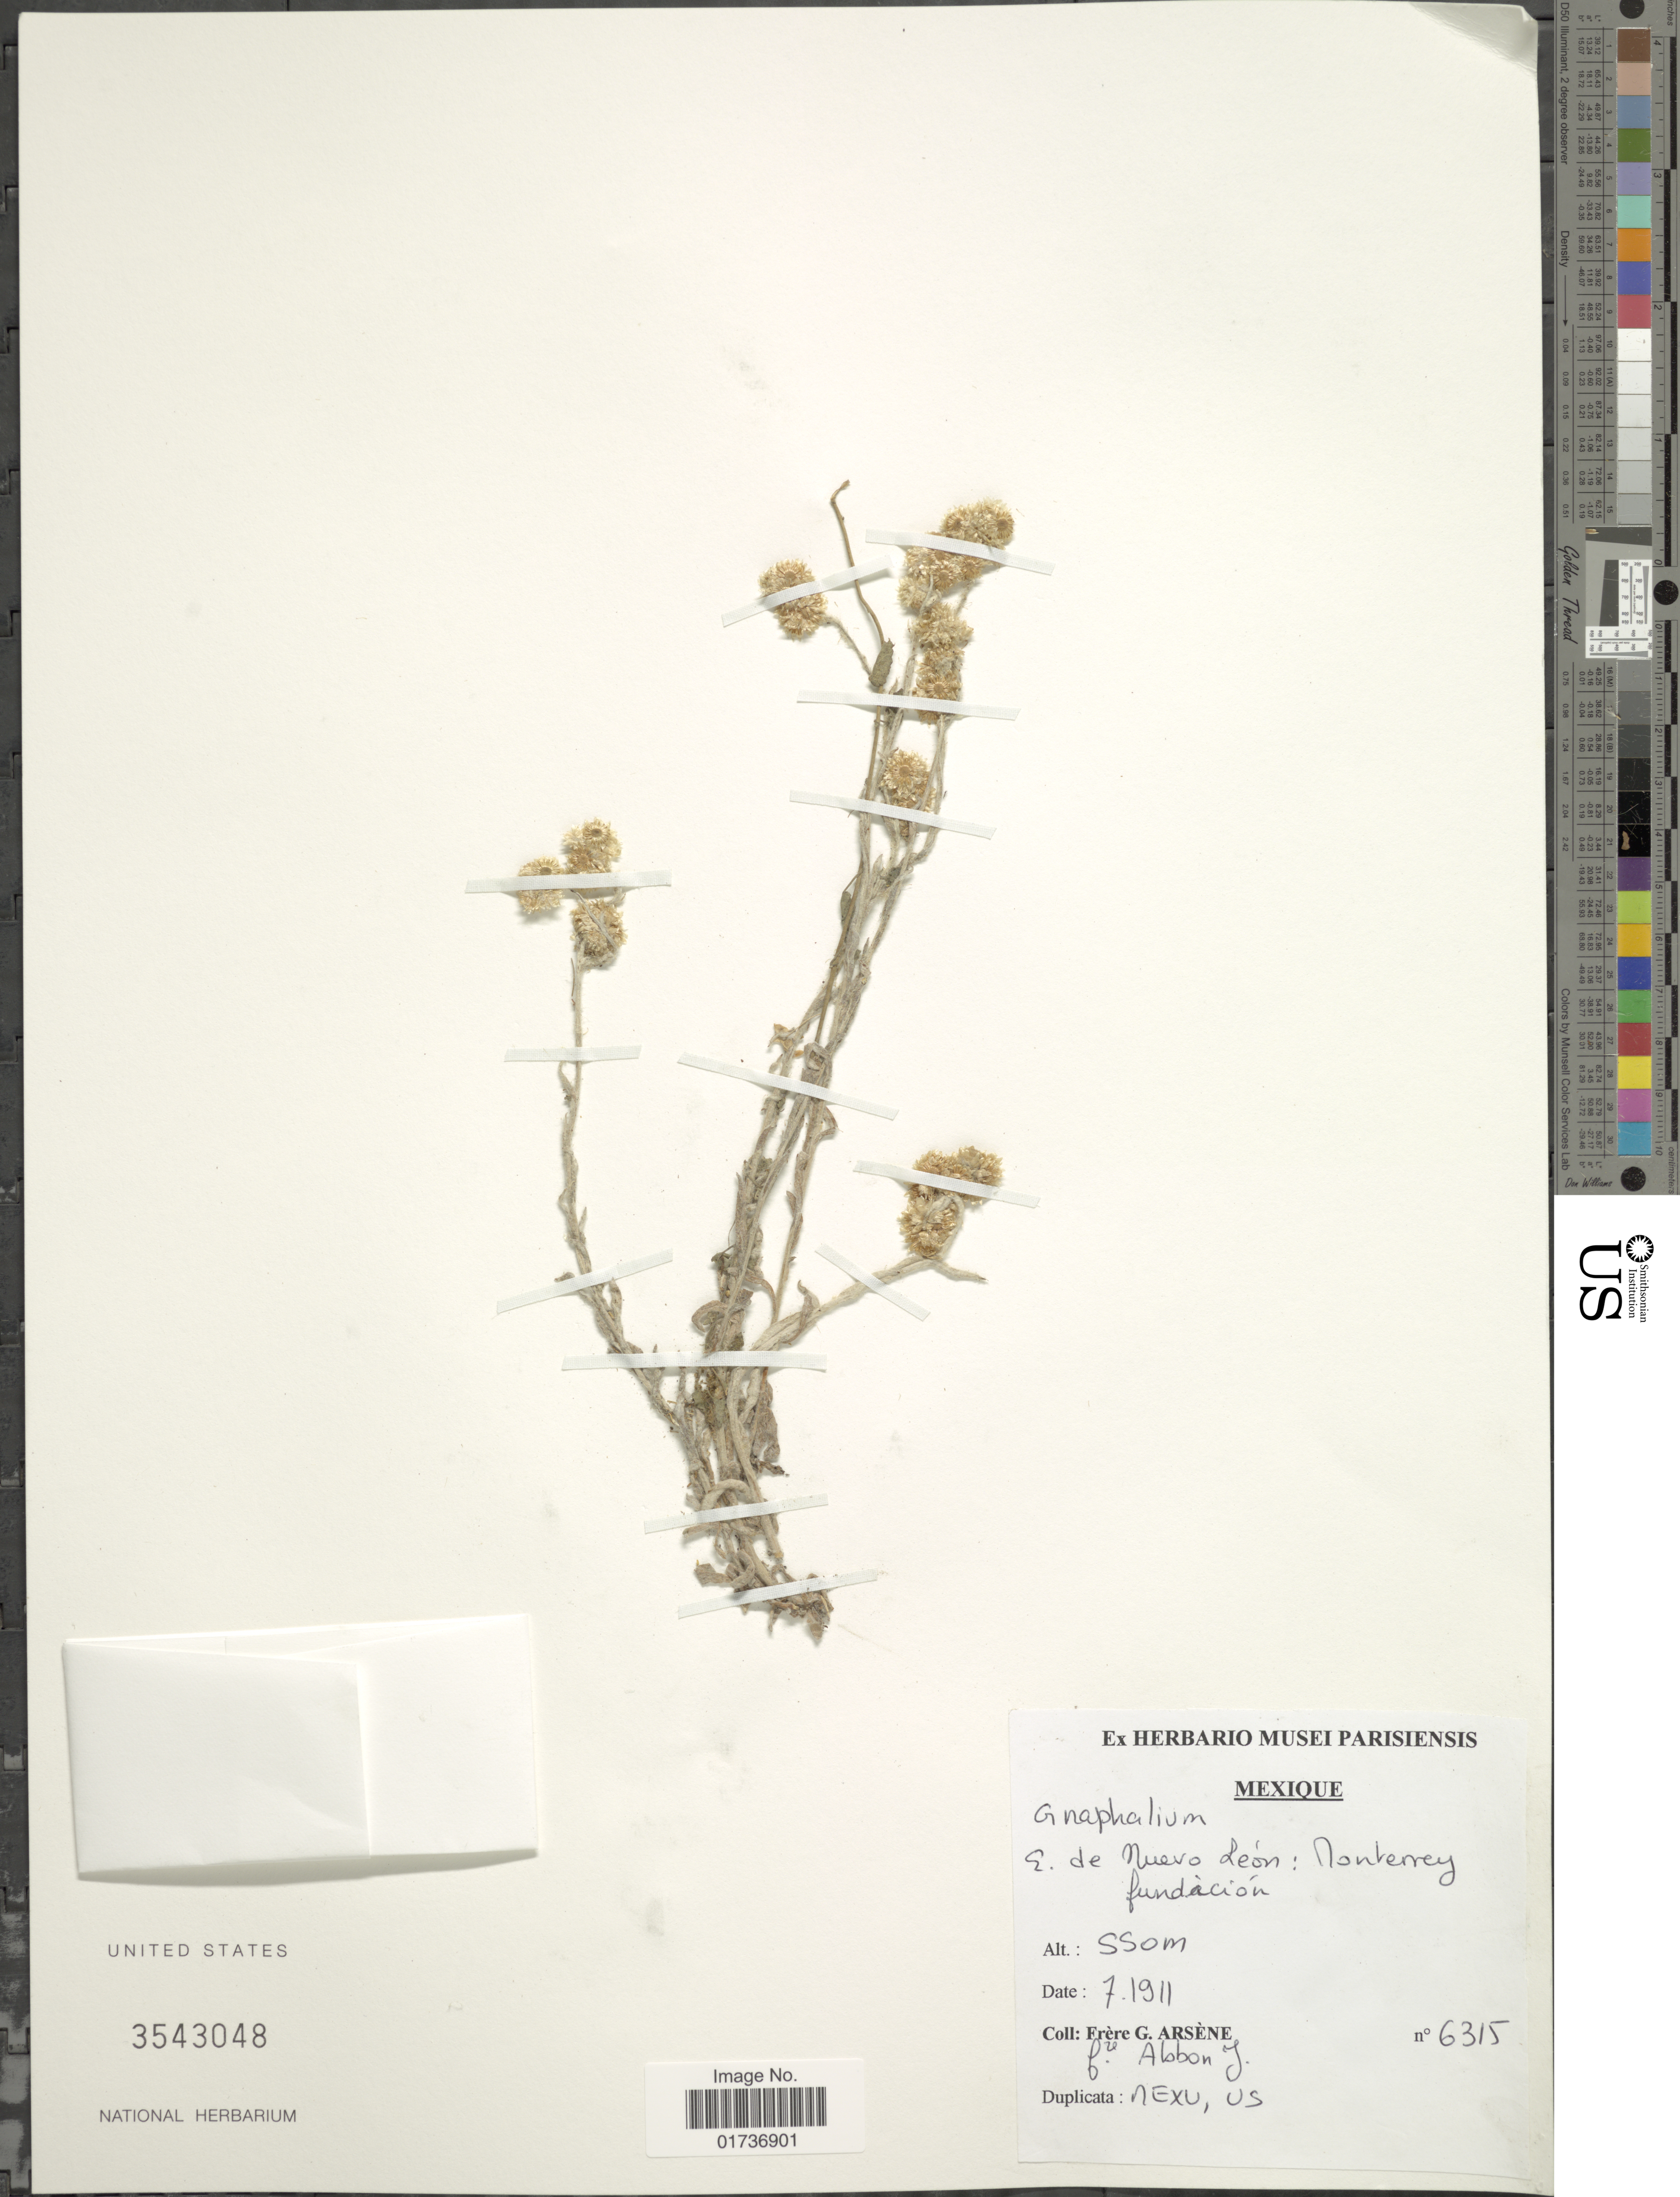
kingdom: Plantae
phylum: Tracheophyta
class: Magnoliopsida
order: Asterales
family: Asteraceae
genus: Gnaphalium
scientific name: Gnaphalium sp.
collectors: Bro. G. Arsène & J. Abbon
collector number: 6315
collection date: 1911-07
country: Mexico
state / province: Nuevo León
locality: E de Nuevo León: MOnterreu fundación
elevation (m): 550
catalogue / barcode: US 3543048